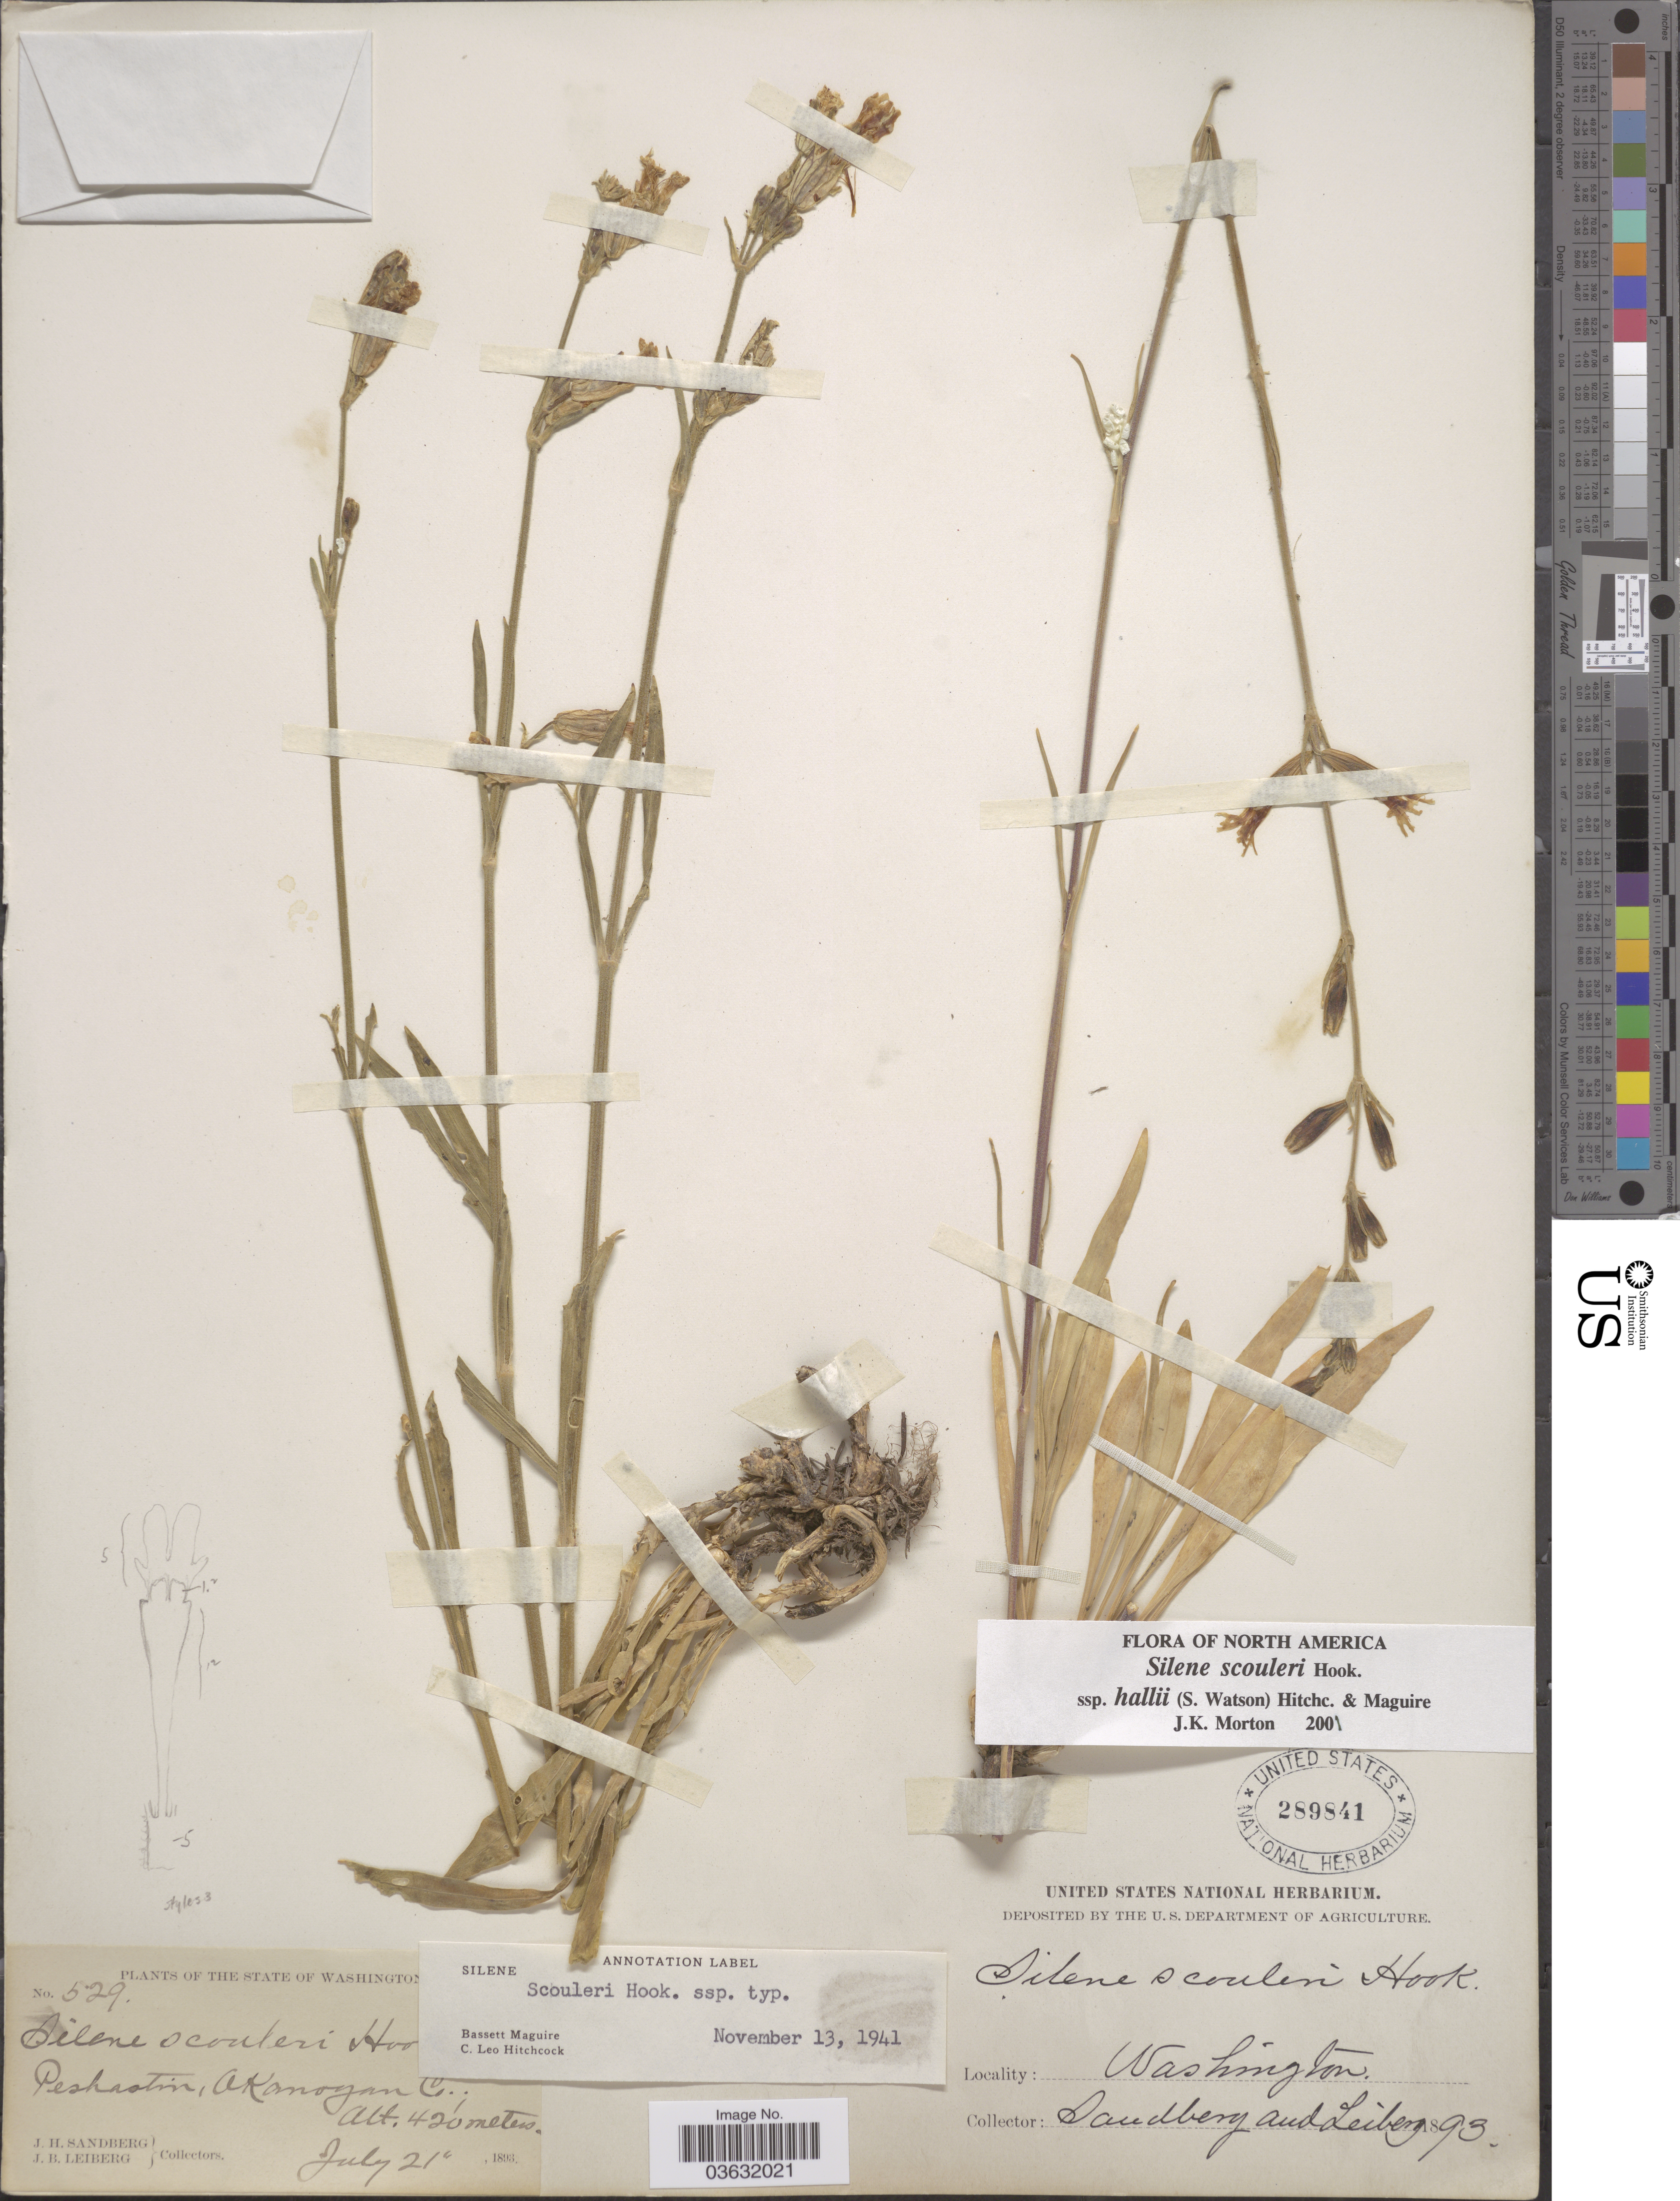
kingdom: Plantae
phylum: Tracheophyta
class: Magnoliopsida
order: Caryophyllales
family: Caryophyllaceae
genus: Silene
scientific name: Silene scouleri subsp. hallii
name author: (S. Watson) C.L. Hitchc. & Maguire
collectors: J. H. Sandberg & J. B. Leiberg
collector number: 529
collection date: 1893-07-21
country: United States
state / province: Washington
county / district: Okanogan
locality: Peshastin, Okanogan Co.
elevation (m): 420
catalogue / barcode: US 289841